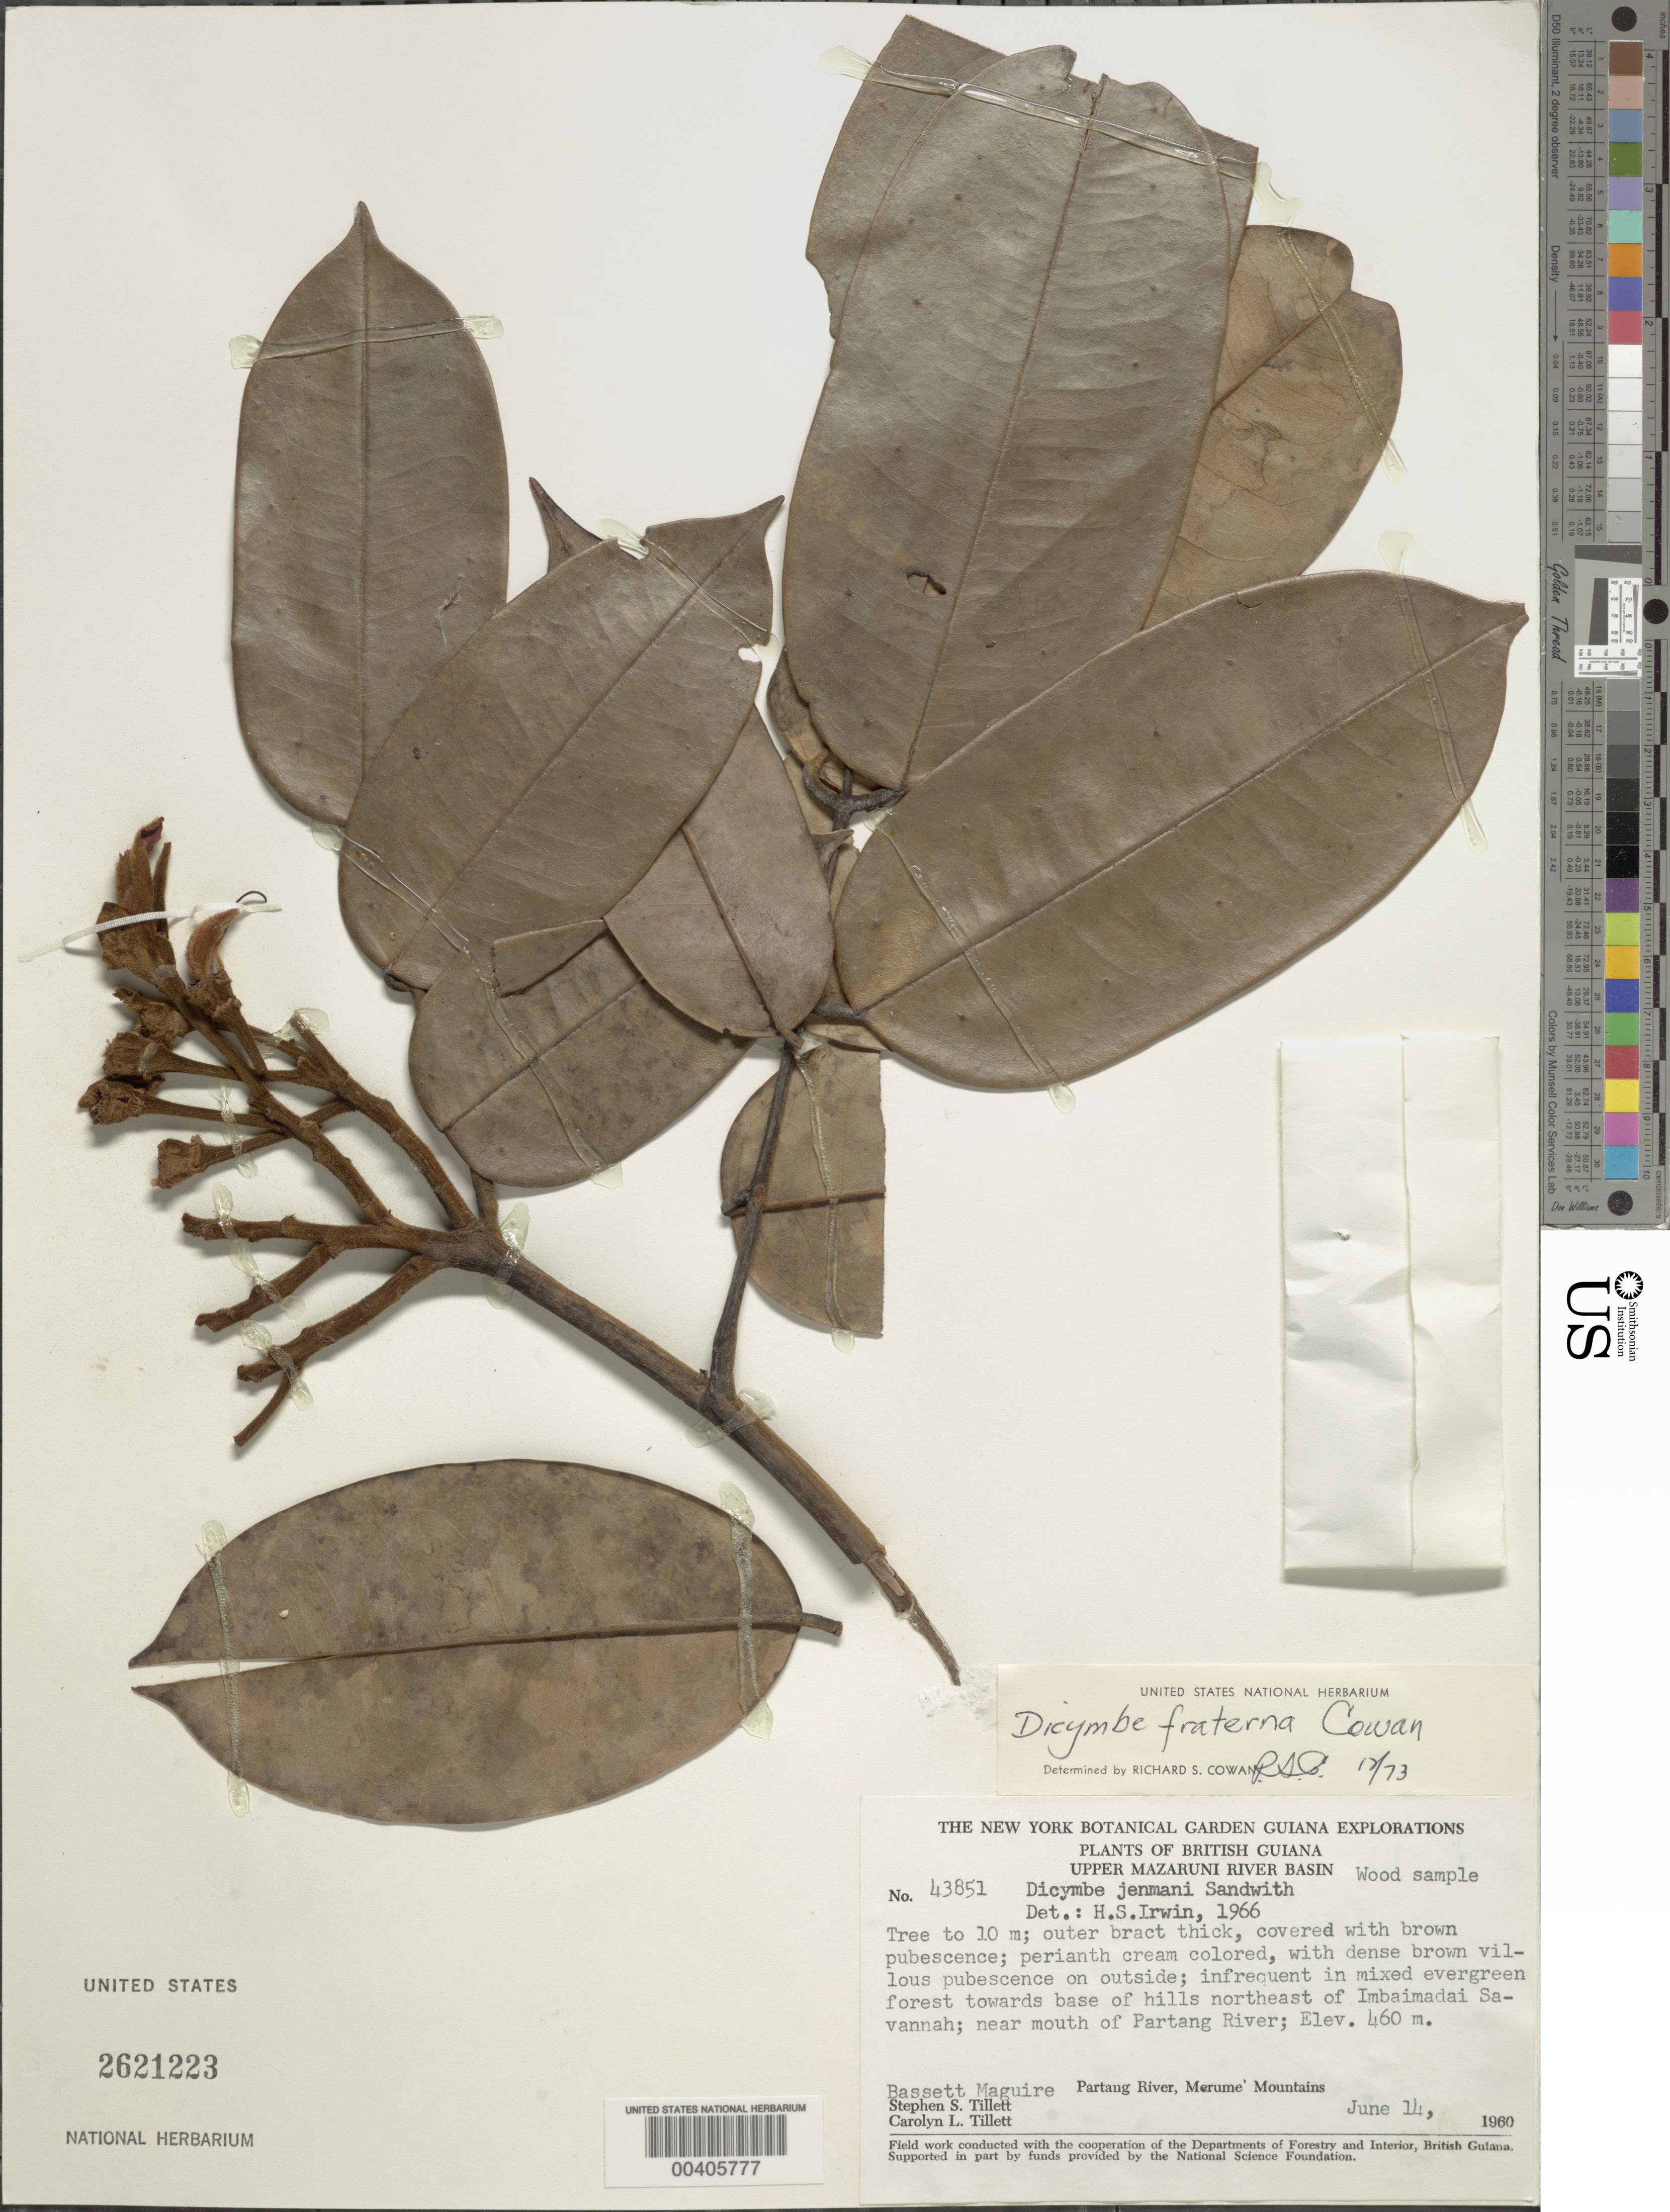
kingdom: Plantae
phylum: Tracheophyta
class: Magnoliopsida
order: Fabales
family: Fabaceae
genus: Dicymbe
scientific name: Dicymbe fraterna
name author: R.S. Cowan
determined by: Cowan, R. S.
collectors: B. Maguire, S. S. Tillett & C. L. Tillett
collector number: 43851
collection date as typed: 14 Jun 1960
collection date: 1960-06-14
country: Guyana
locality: Base of hills ne of imbaimadai savanna, near mouth of partang river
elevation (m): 460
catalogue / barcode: US 2621223